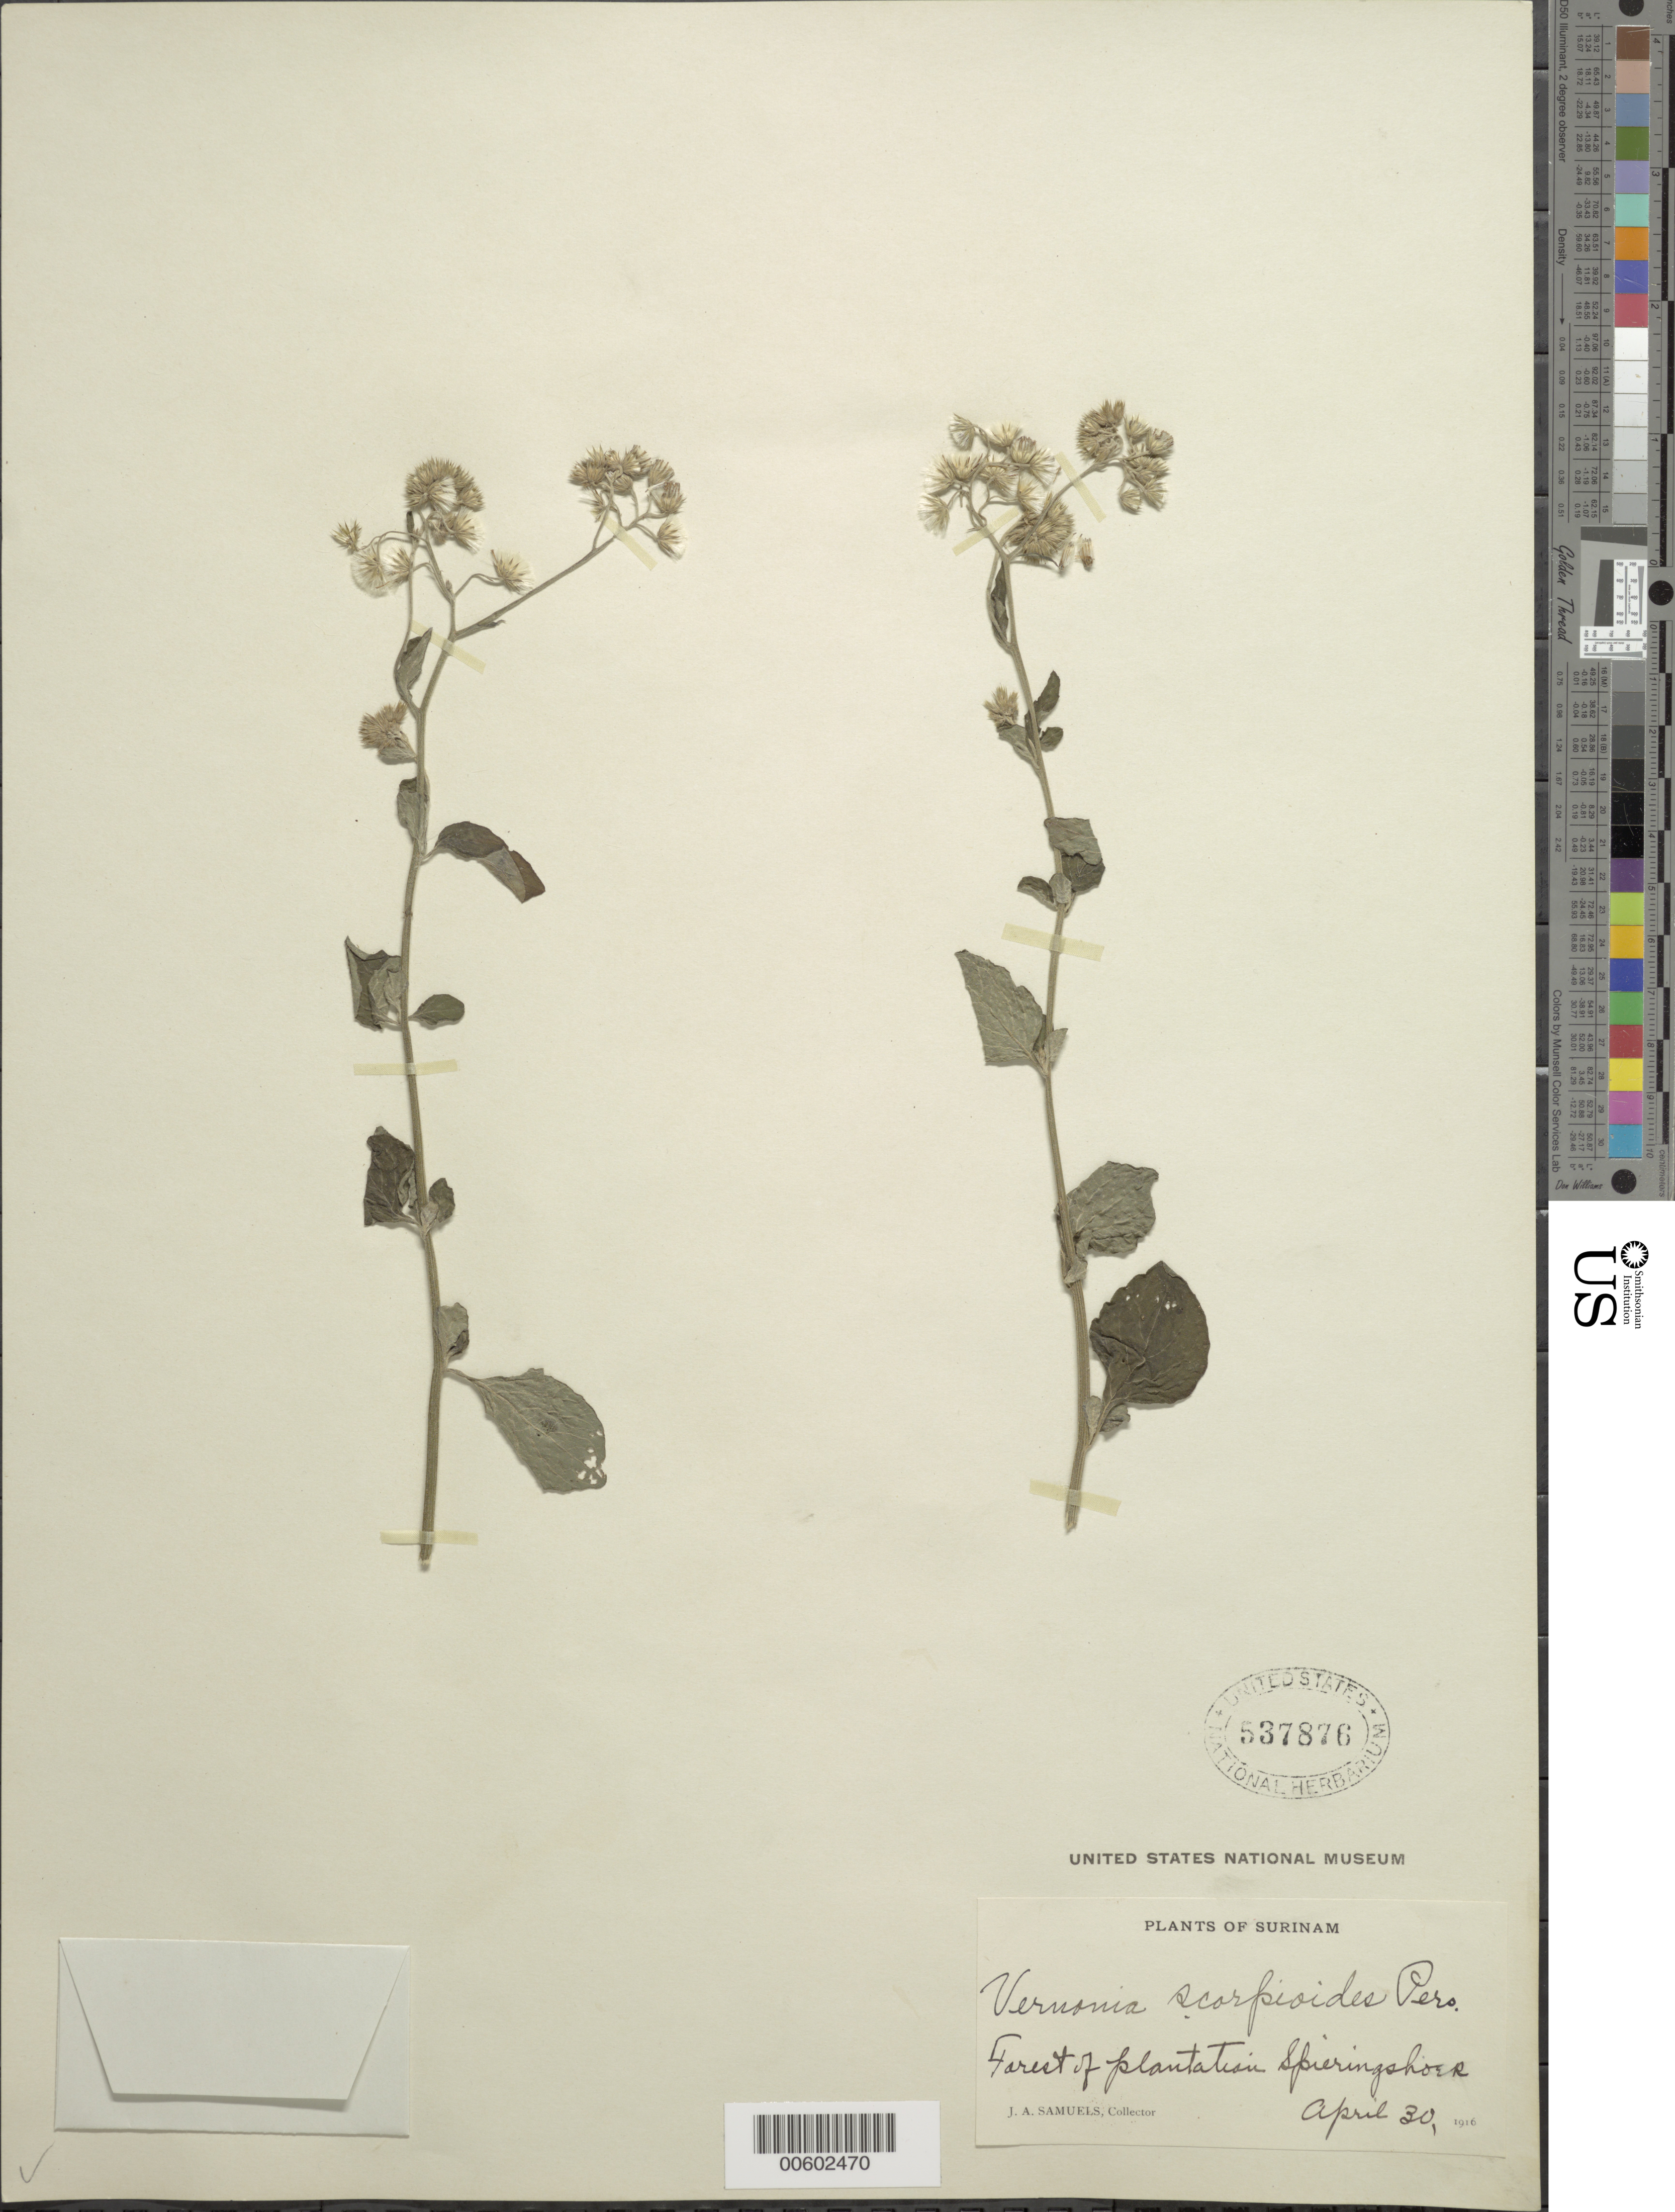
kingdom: Plantae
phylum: Tracheophyta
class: Magnoliopsida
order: Asterales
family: Asteraceae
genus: Vernonia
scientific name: Vernonia scorpioides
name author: (Lam.) Pers.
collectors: J. A. Samuels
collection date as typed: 30-Apr-16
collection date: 1916-04-30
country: Suriname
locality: Plantation Spieringshoek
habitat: Forest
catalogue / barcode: US 537876